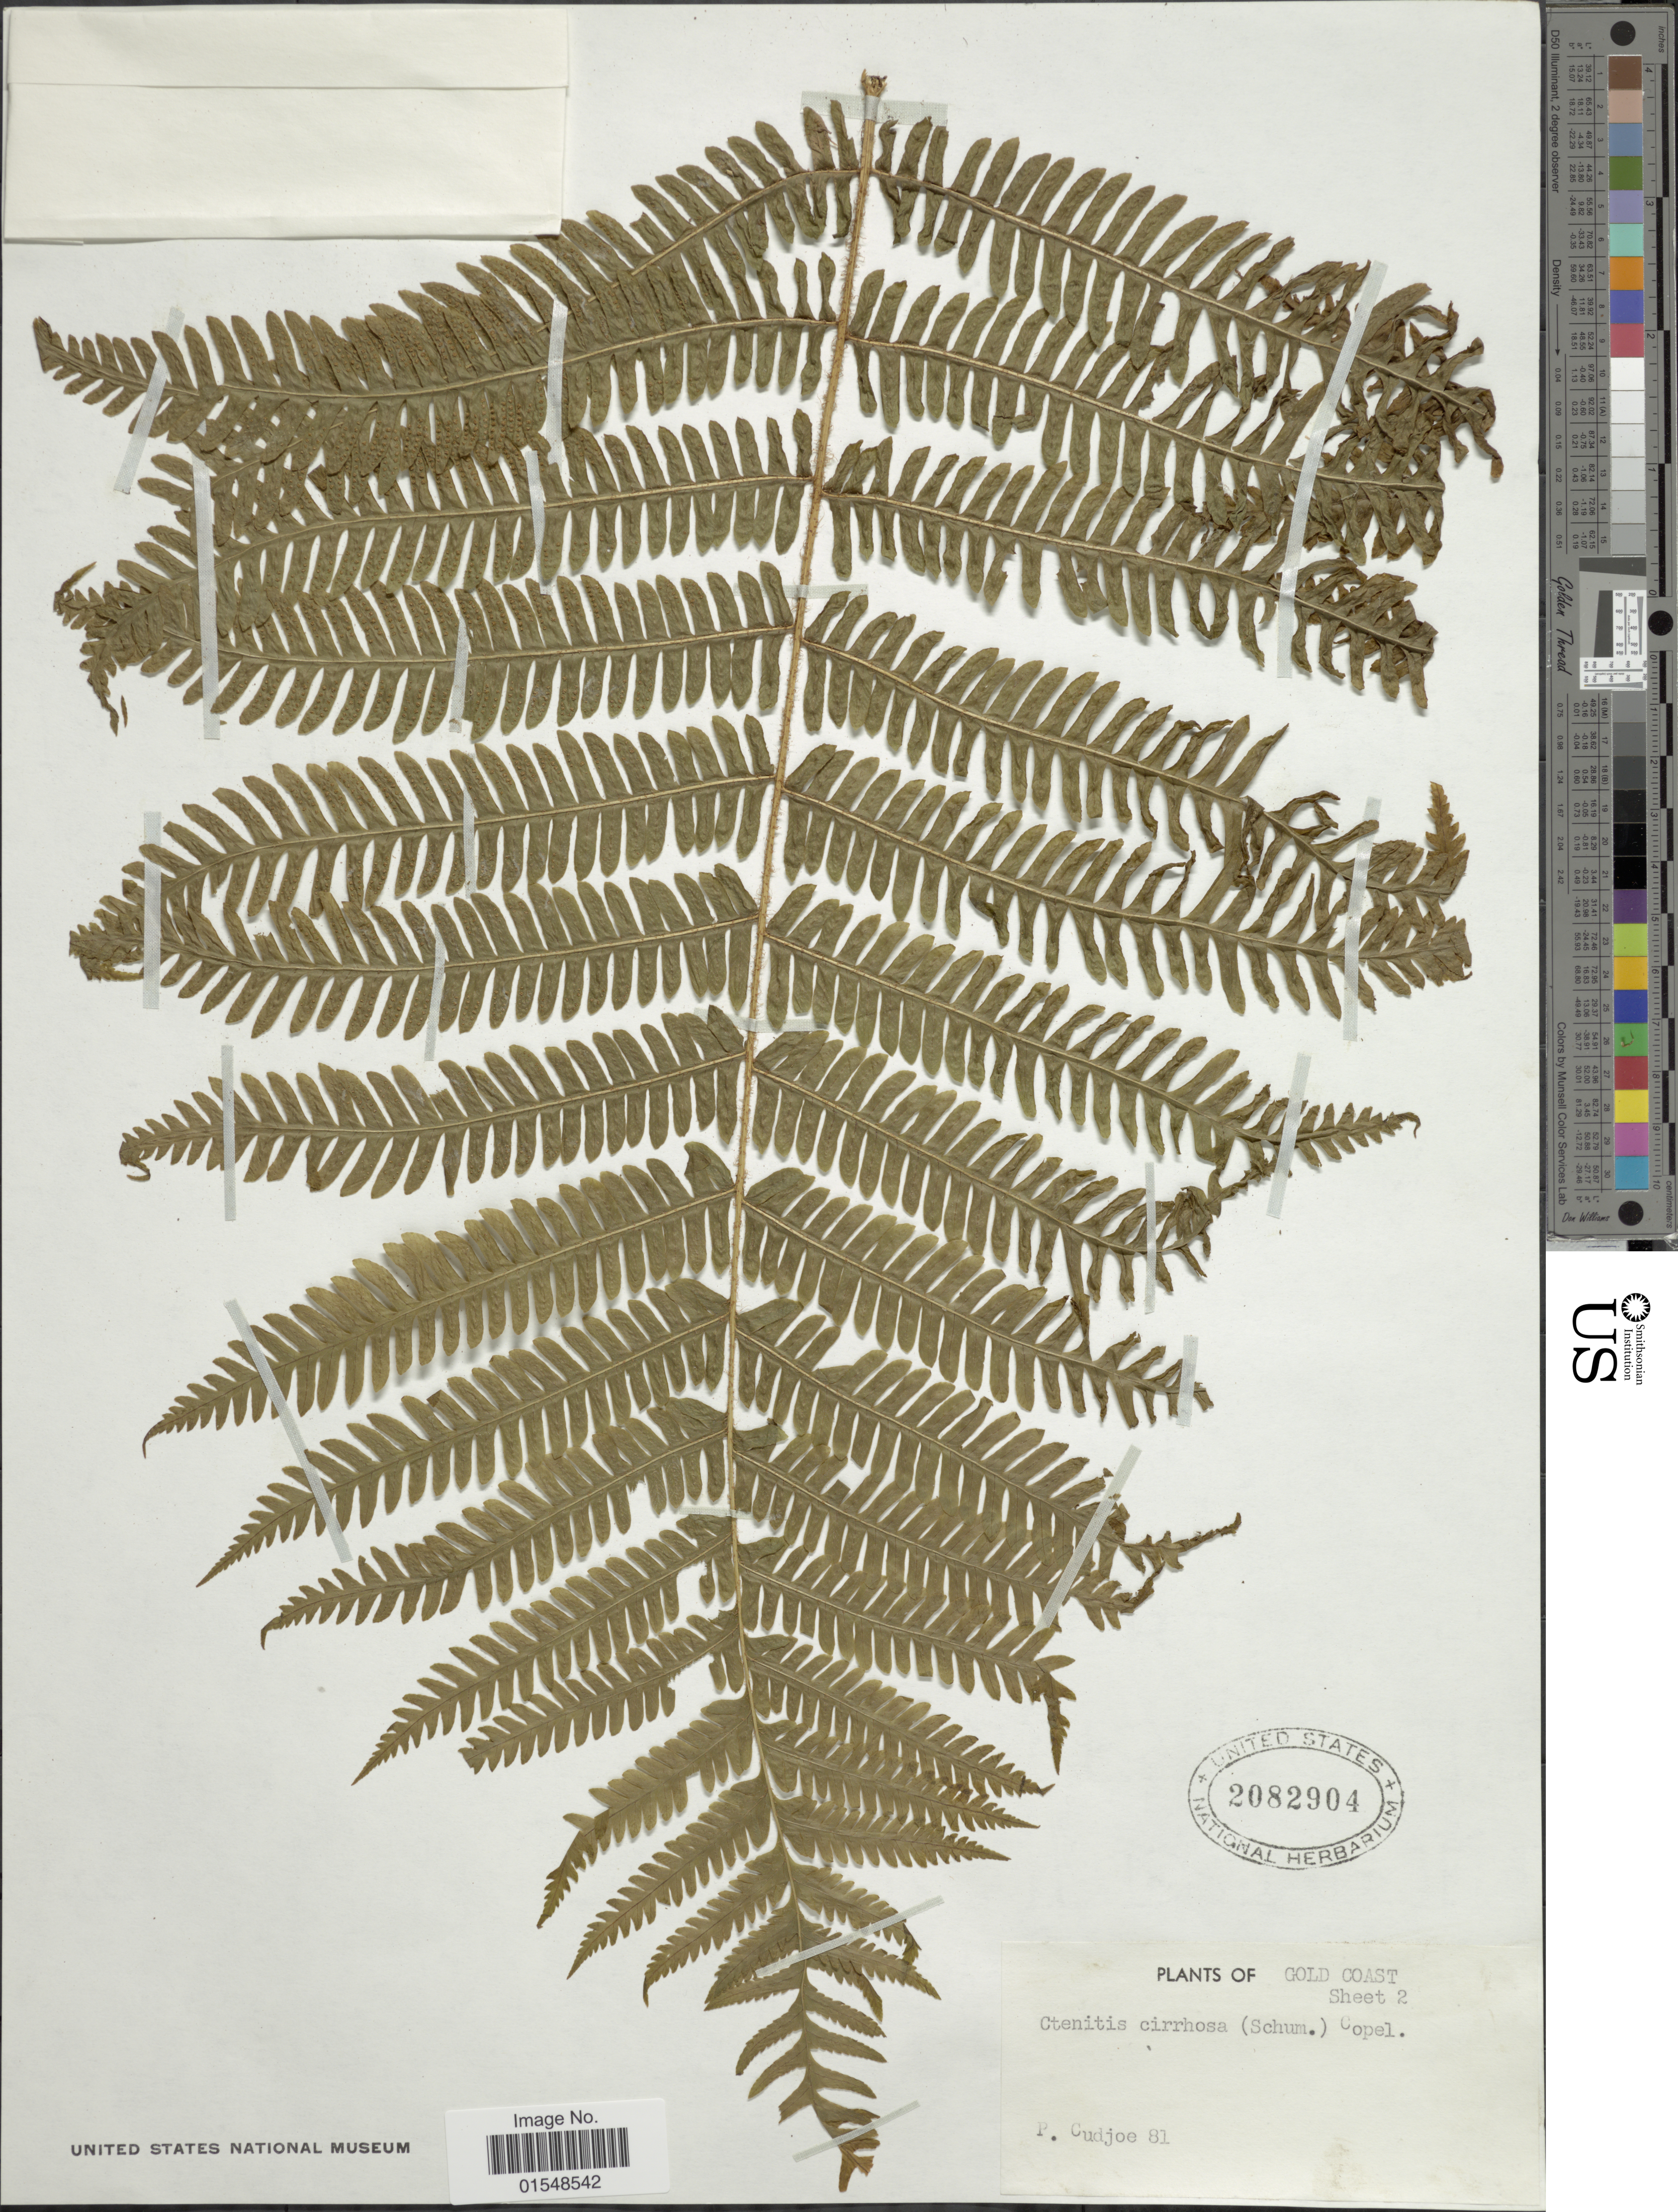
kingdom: Plantae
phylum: Tracheophyta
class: Polypodiopsida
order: Polypodiales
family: Dryopteridaceae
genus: Ctenitis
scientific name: Ctenitis cirrhosa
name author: (Schumach.) Ching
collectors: P. Cudjoe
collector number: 81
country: Ghana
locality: Gold Coast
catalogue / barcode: US 2082904